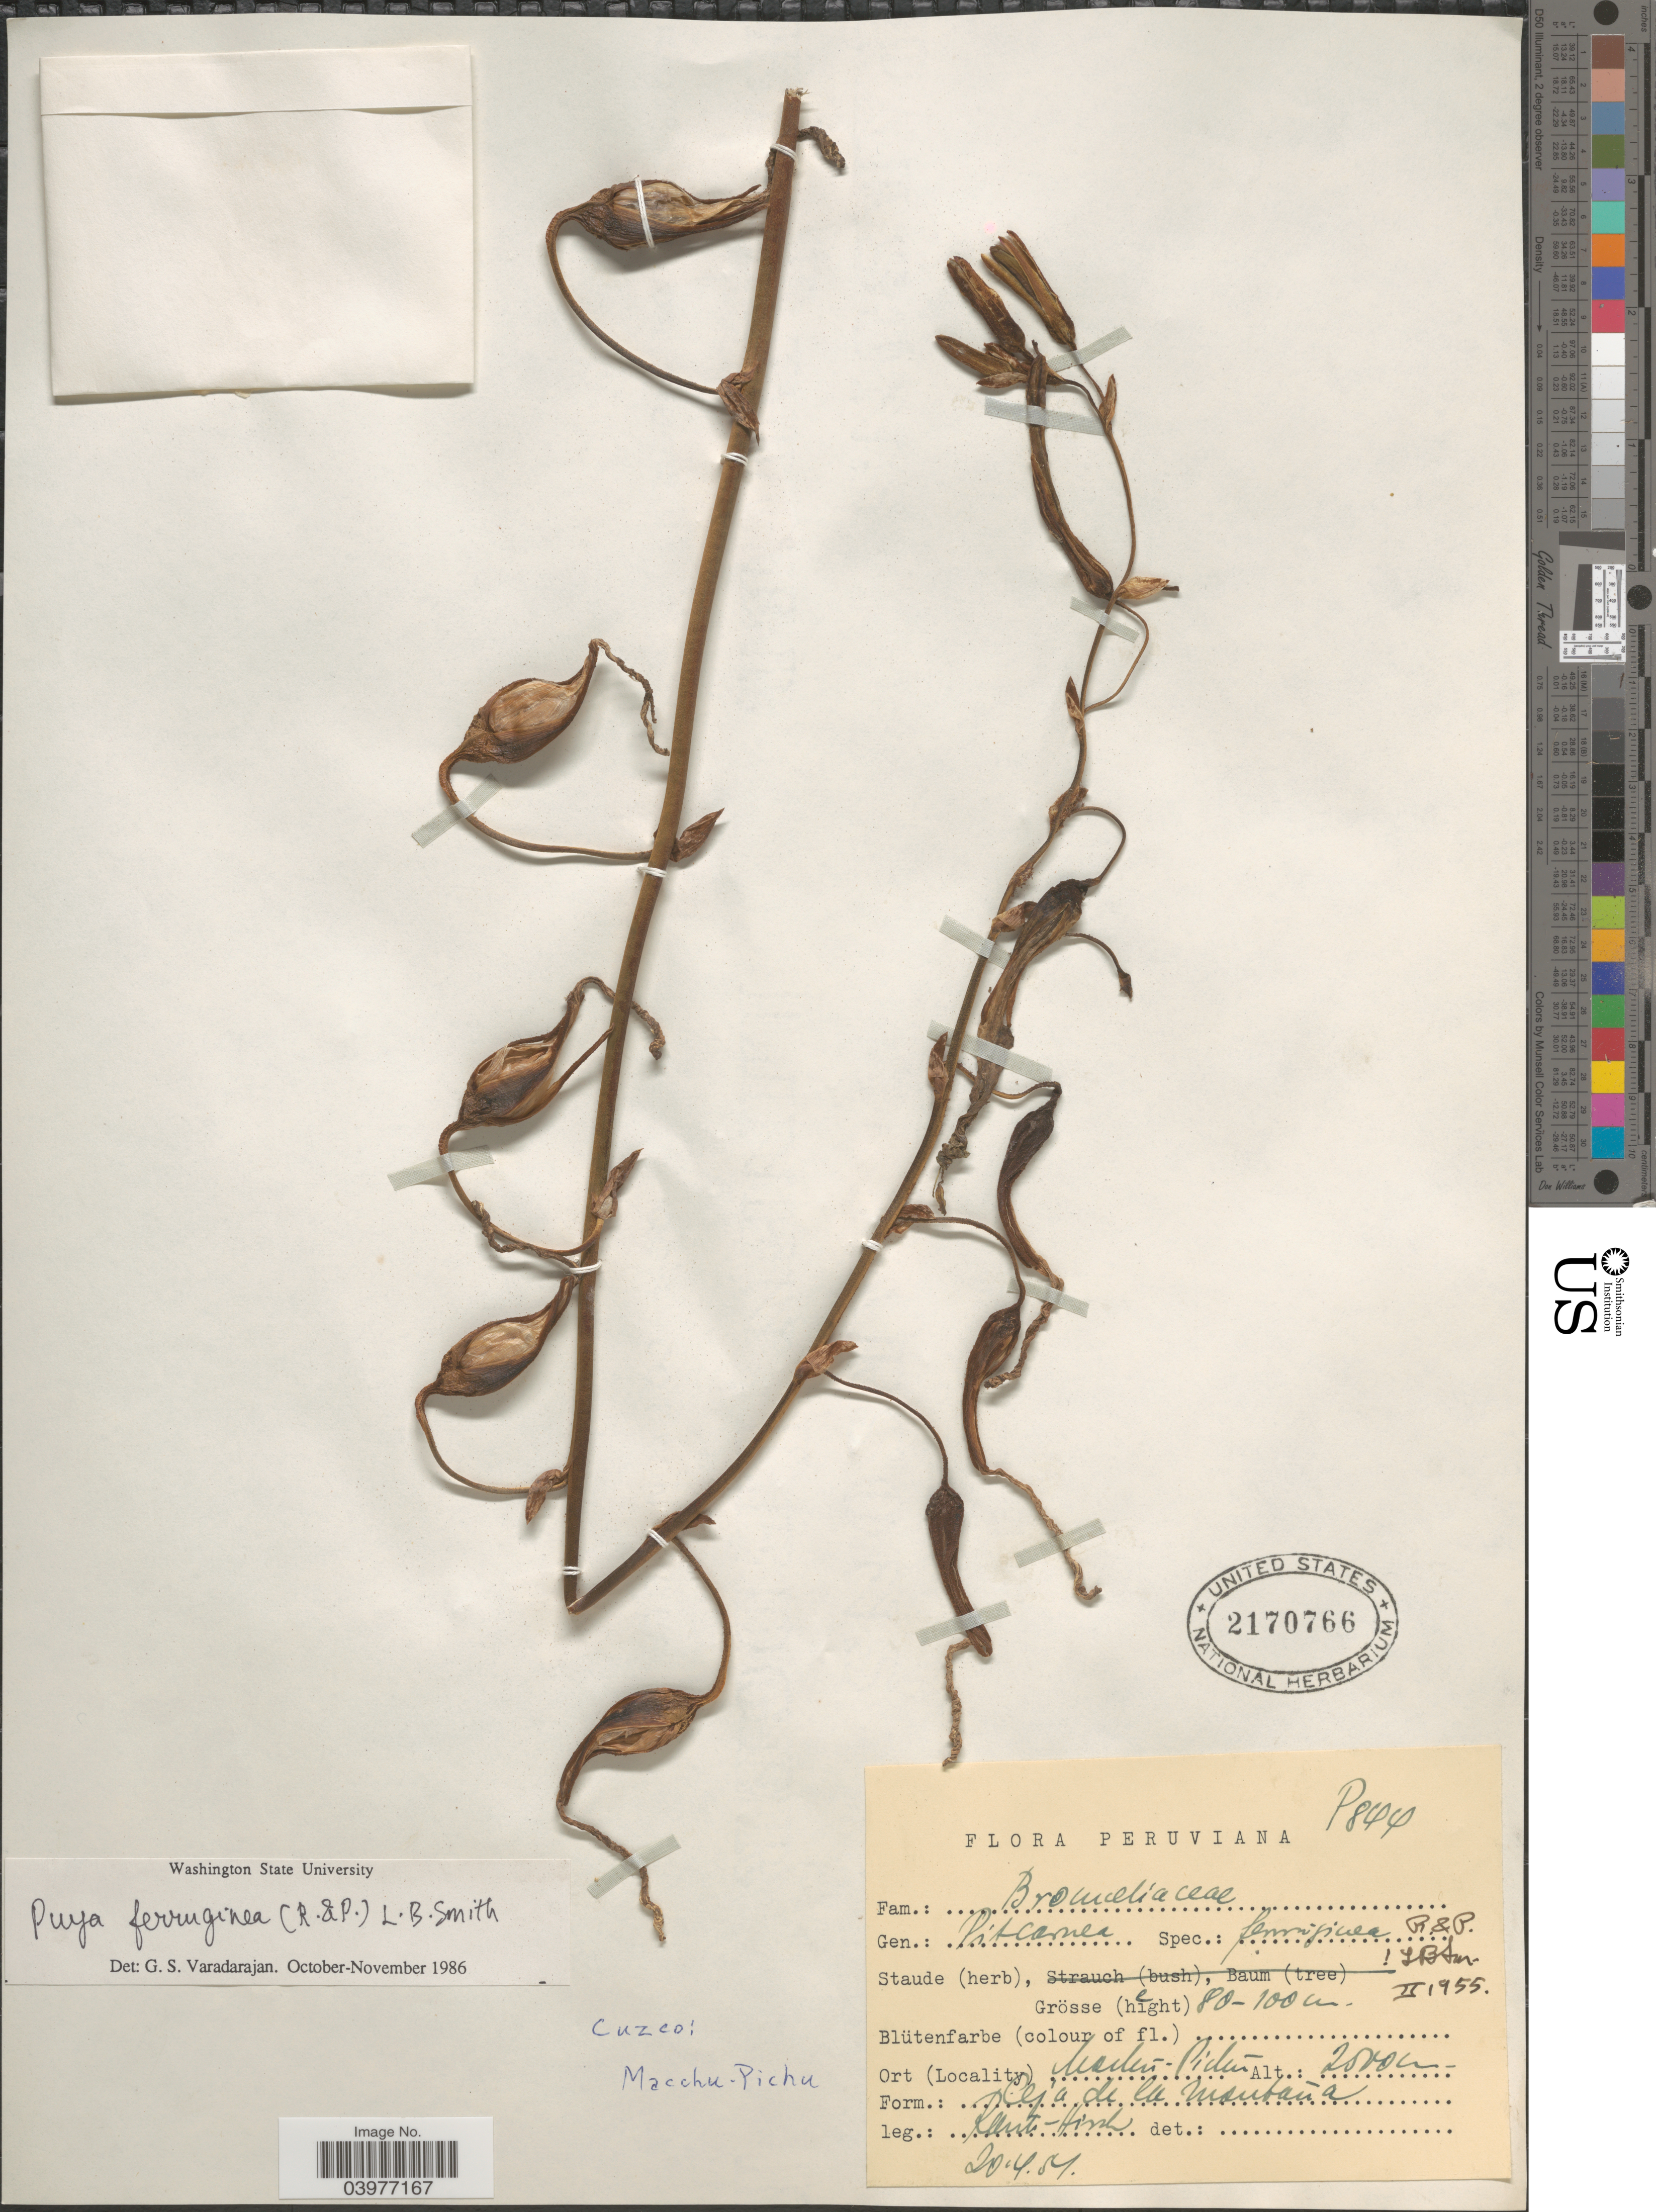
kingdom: Plantae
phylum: Tracheophyta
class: Liliopsida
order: Poales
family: Bromeliaceae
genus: Puya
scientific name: Puya ferruginea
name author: (Ruiz & Pav.) L.B. Sm.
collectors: W. Rauh & G. Hirsch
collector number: P844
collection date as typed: Transcribed d/m/y: 20/4/51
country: Peru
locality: Machu Picchu. Ceja de la Montaña.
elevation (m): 2000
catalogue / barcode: US 2170766